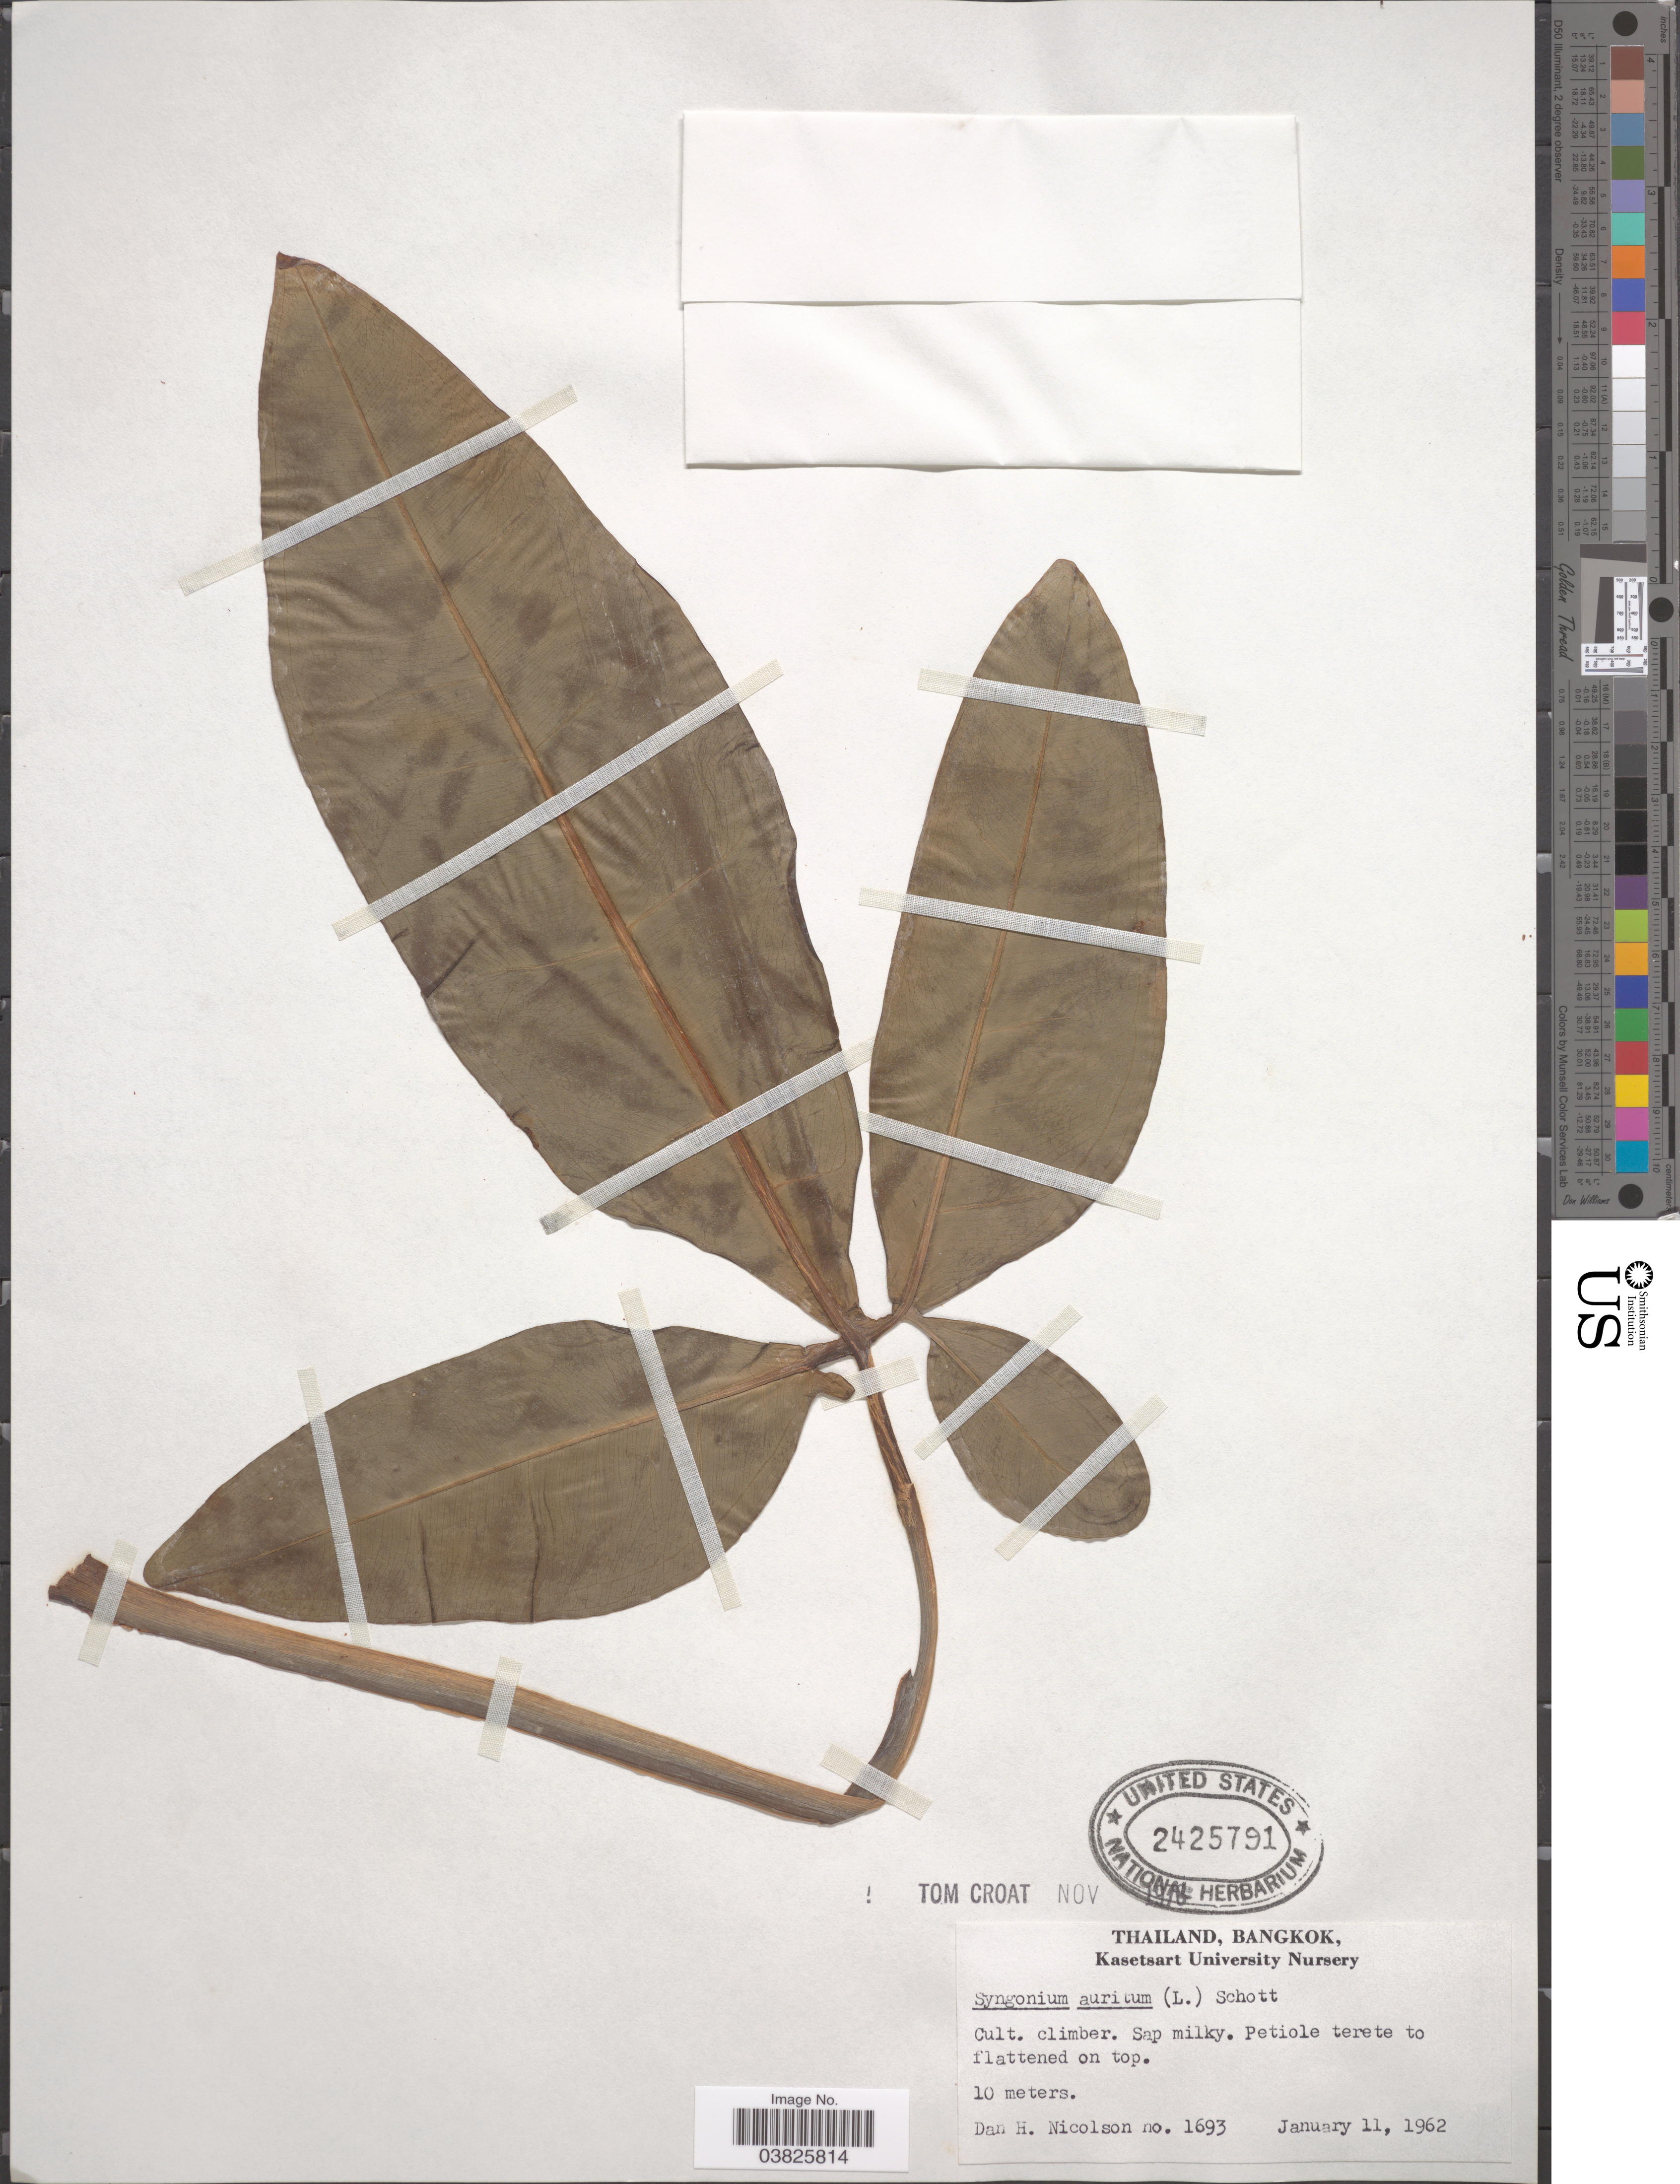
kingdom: Plantae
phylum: Tracheophyta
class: Liliopsida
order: Alismatales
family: Araceae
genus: Syngonium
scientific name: Syngonium auritum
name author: (L.) Schott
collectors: D. H. Nicolson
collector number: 1693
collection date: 1962-01-11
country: Thailand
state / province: Bangkok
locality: Kasetsart University Nursery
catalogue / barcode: US 2425791